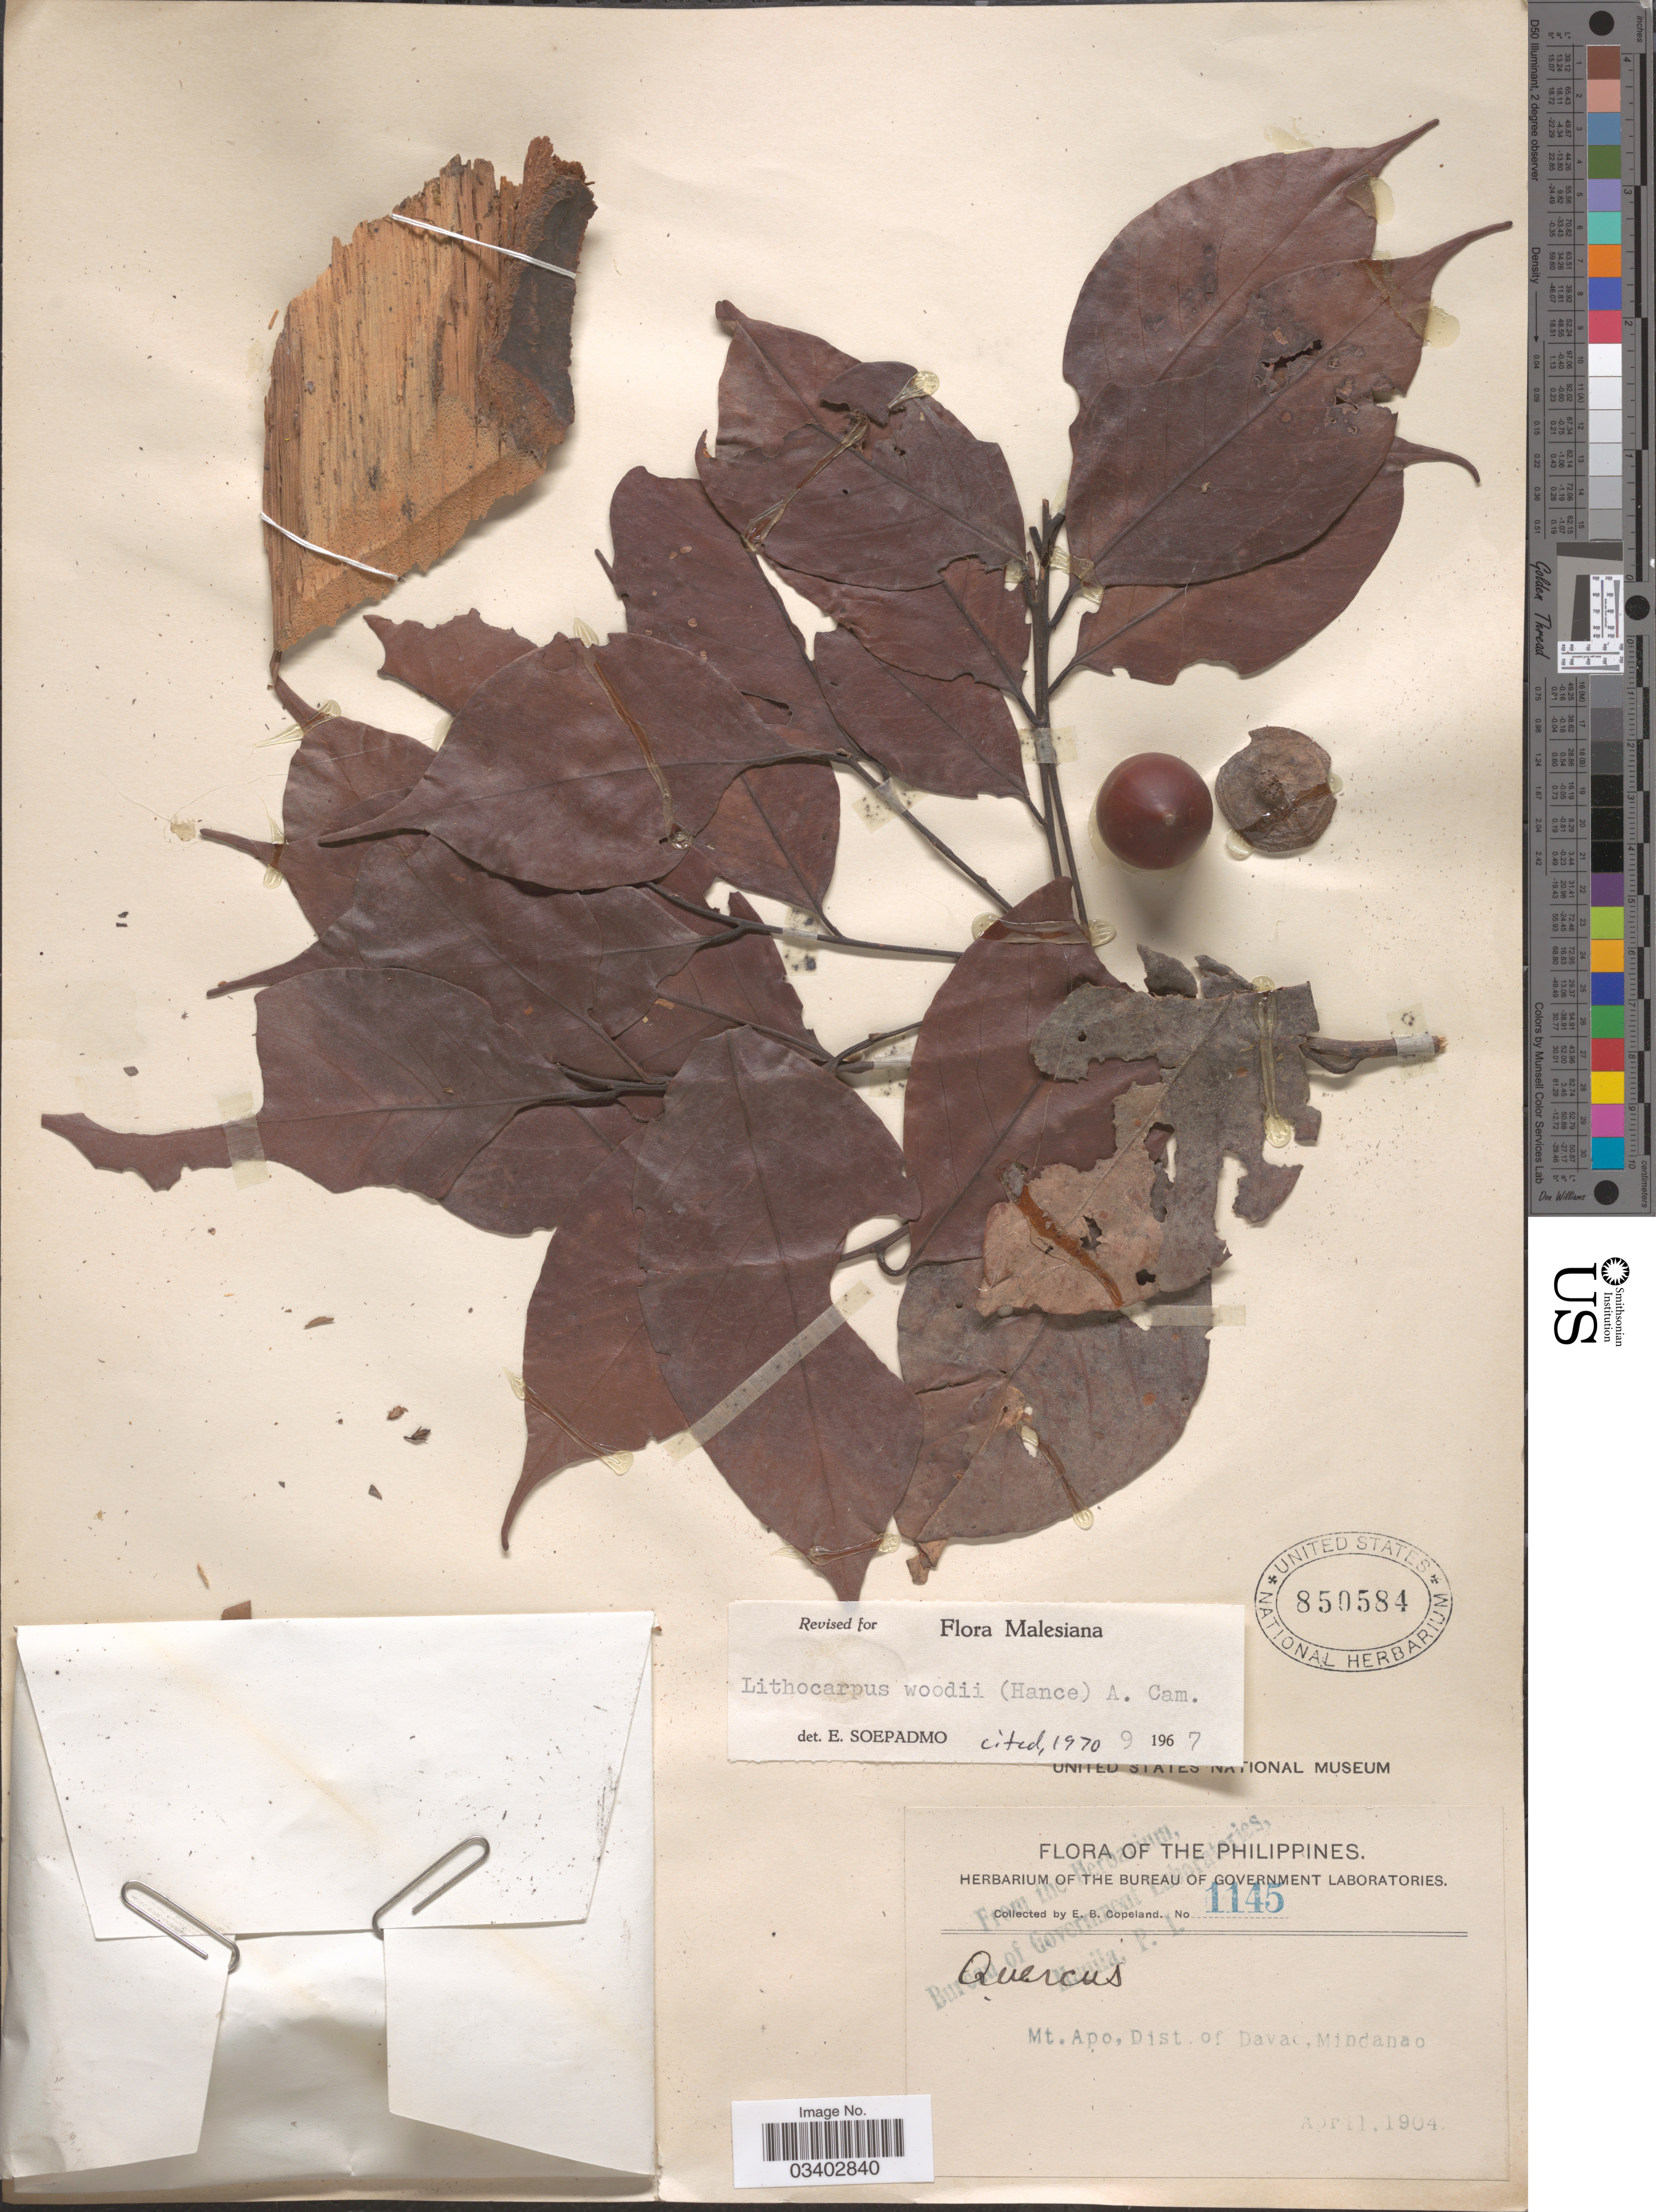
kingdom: Plantae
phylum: Tracheophyta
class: Magnoliopsida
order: Fagales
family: Fagaceae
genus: Lithocarpus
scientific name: Lithocarpus woodii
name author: (Hance) A. Camus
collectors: E. B. Copeland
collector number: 1145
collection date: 1904-04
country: Philippines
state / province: Davao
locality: Mt. Apo, Dist. of Davao, Mindanao.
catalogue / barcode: US 850584